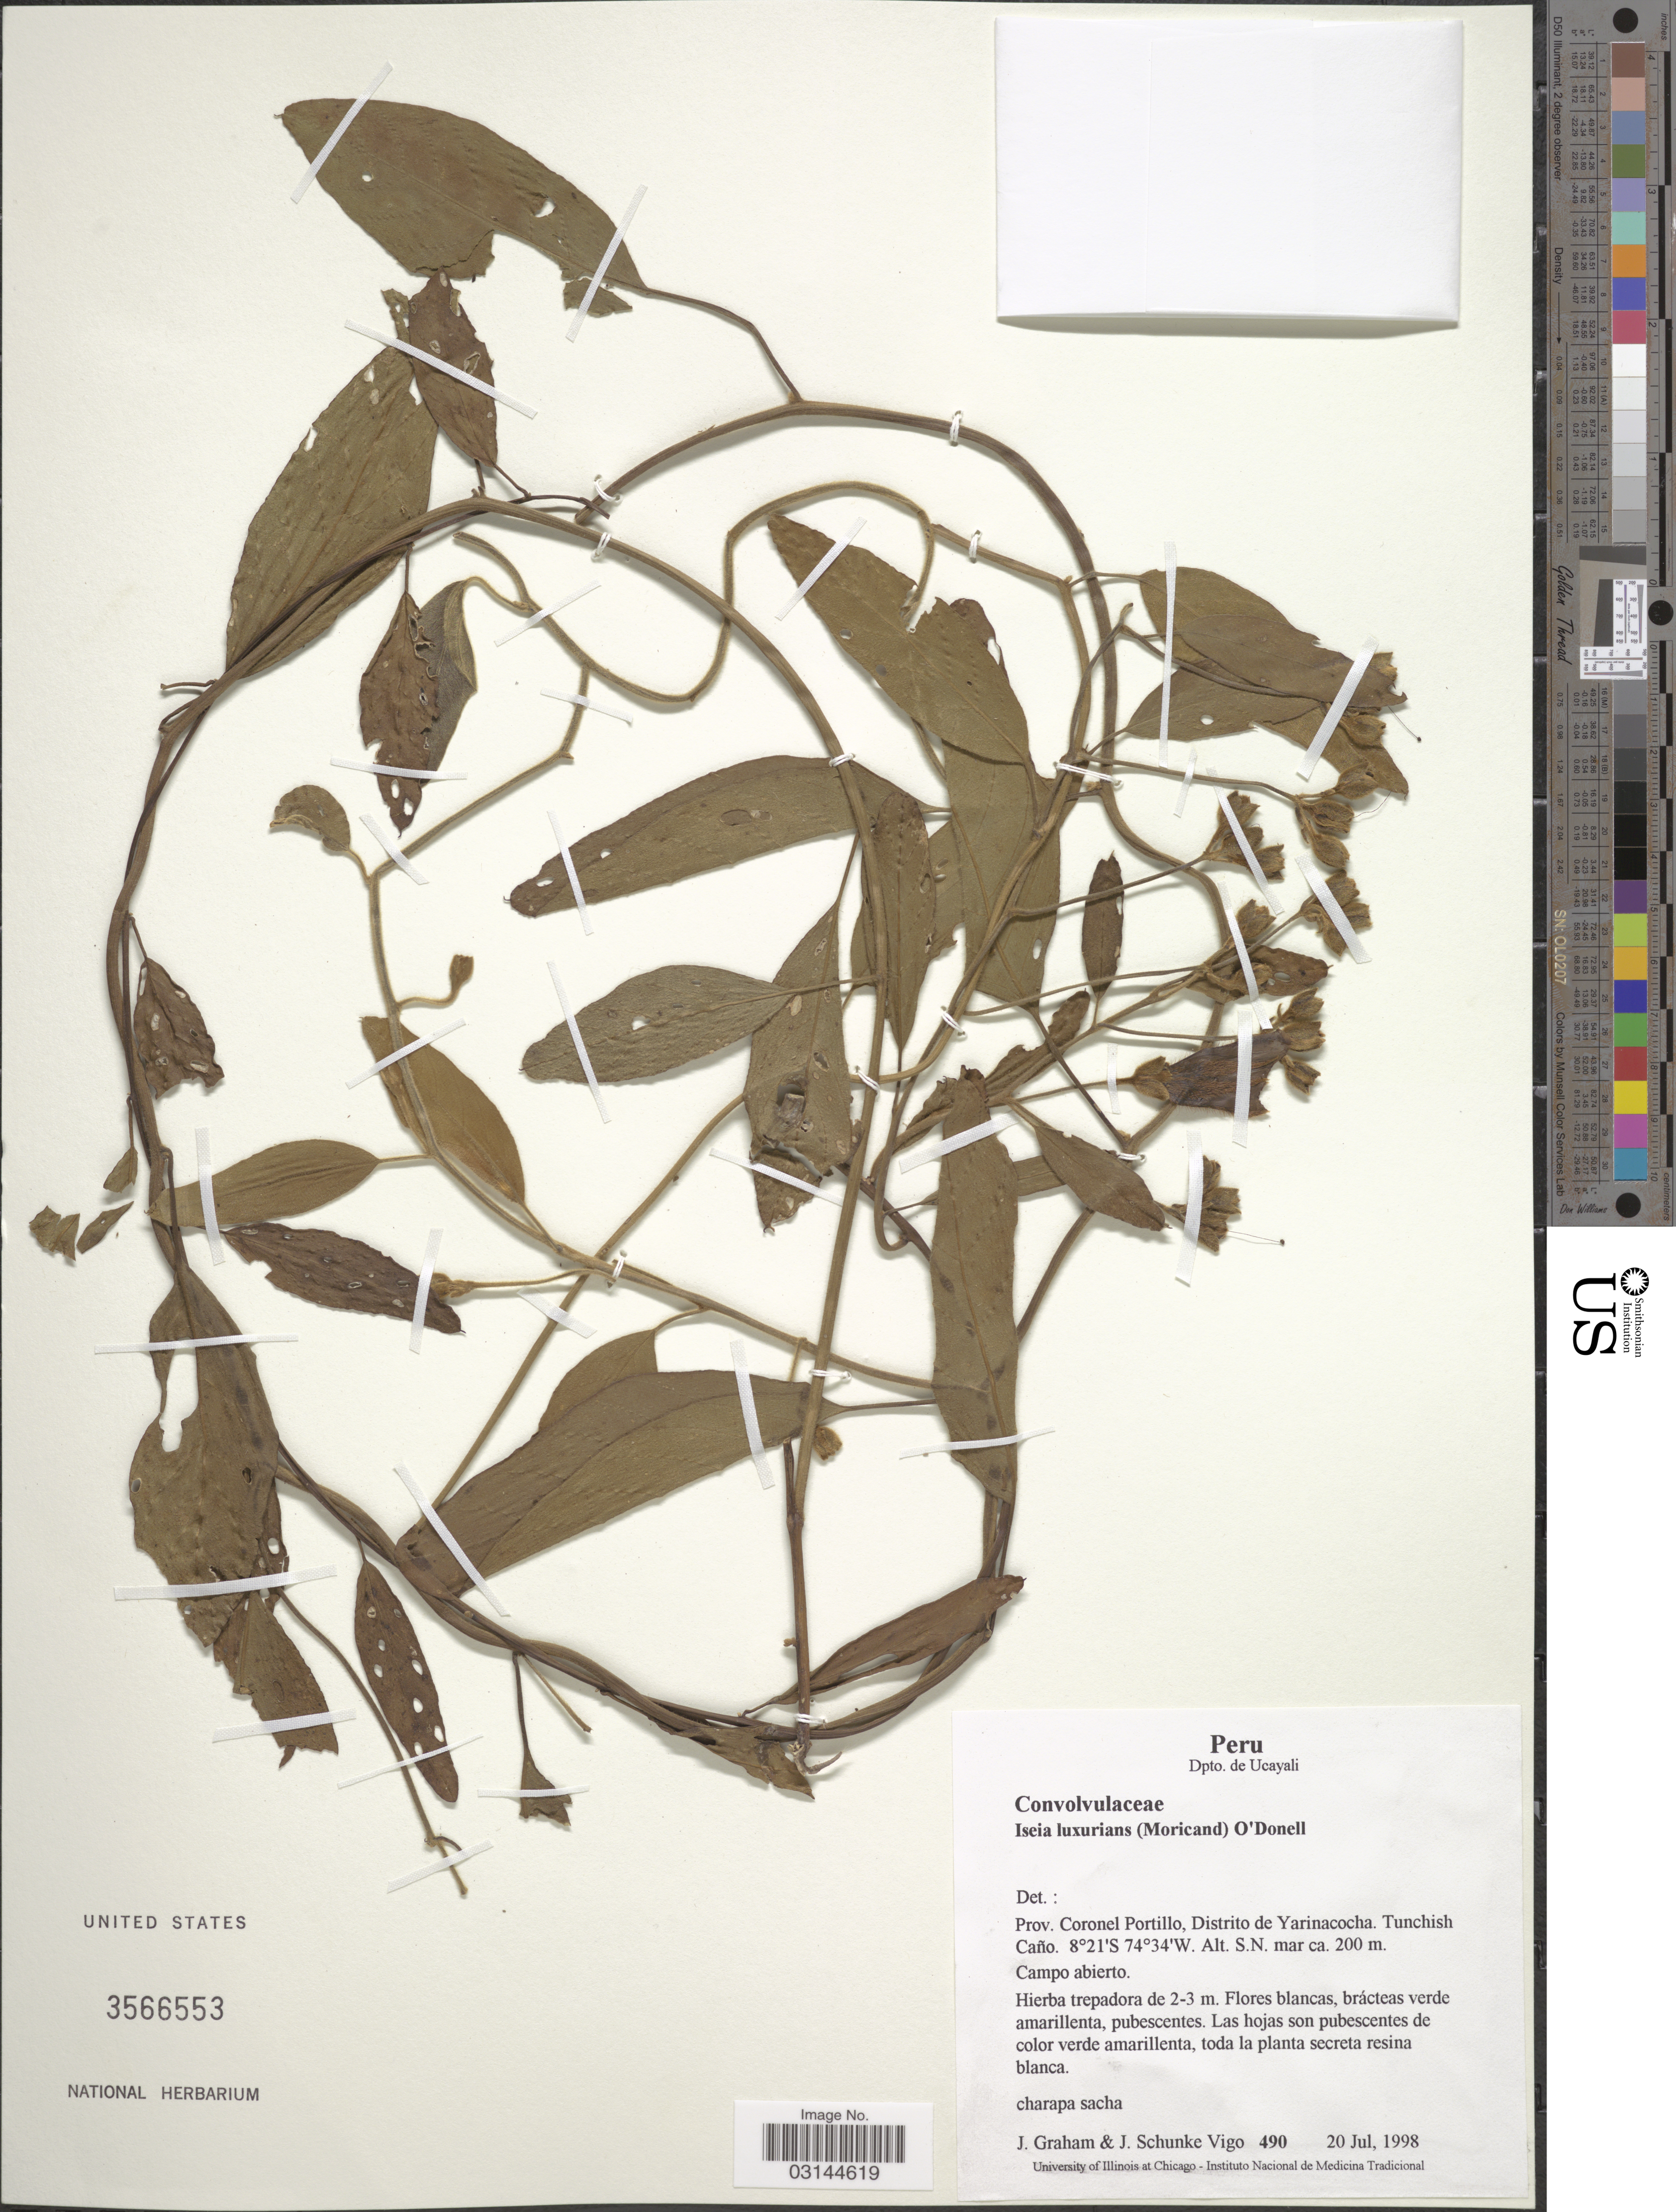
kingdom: Plantae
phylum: Tracheophyta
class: Magnoliopsida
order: Solanales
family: Convolvulaceae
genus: Aniseia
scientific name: Aniseia luxurians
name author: (Moric.) Athiê-Souza & Buril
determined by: Strong, Mark T., (BOT), Smithsonian Institution - National Museum of Natural History (UNITED STATES)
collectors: J. Graham & J. Schunke Vigo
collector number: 490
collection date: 1998-07-20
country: Peru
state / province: Ucayali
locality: Dpto. de Ucayali. Prov. Coronel Portillo, Distrito de Yarinacocha. Tunchish Caño.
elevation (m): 200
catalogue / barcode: US 3566553